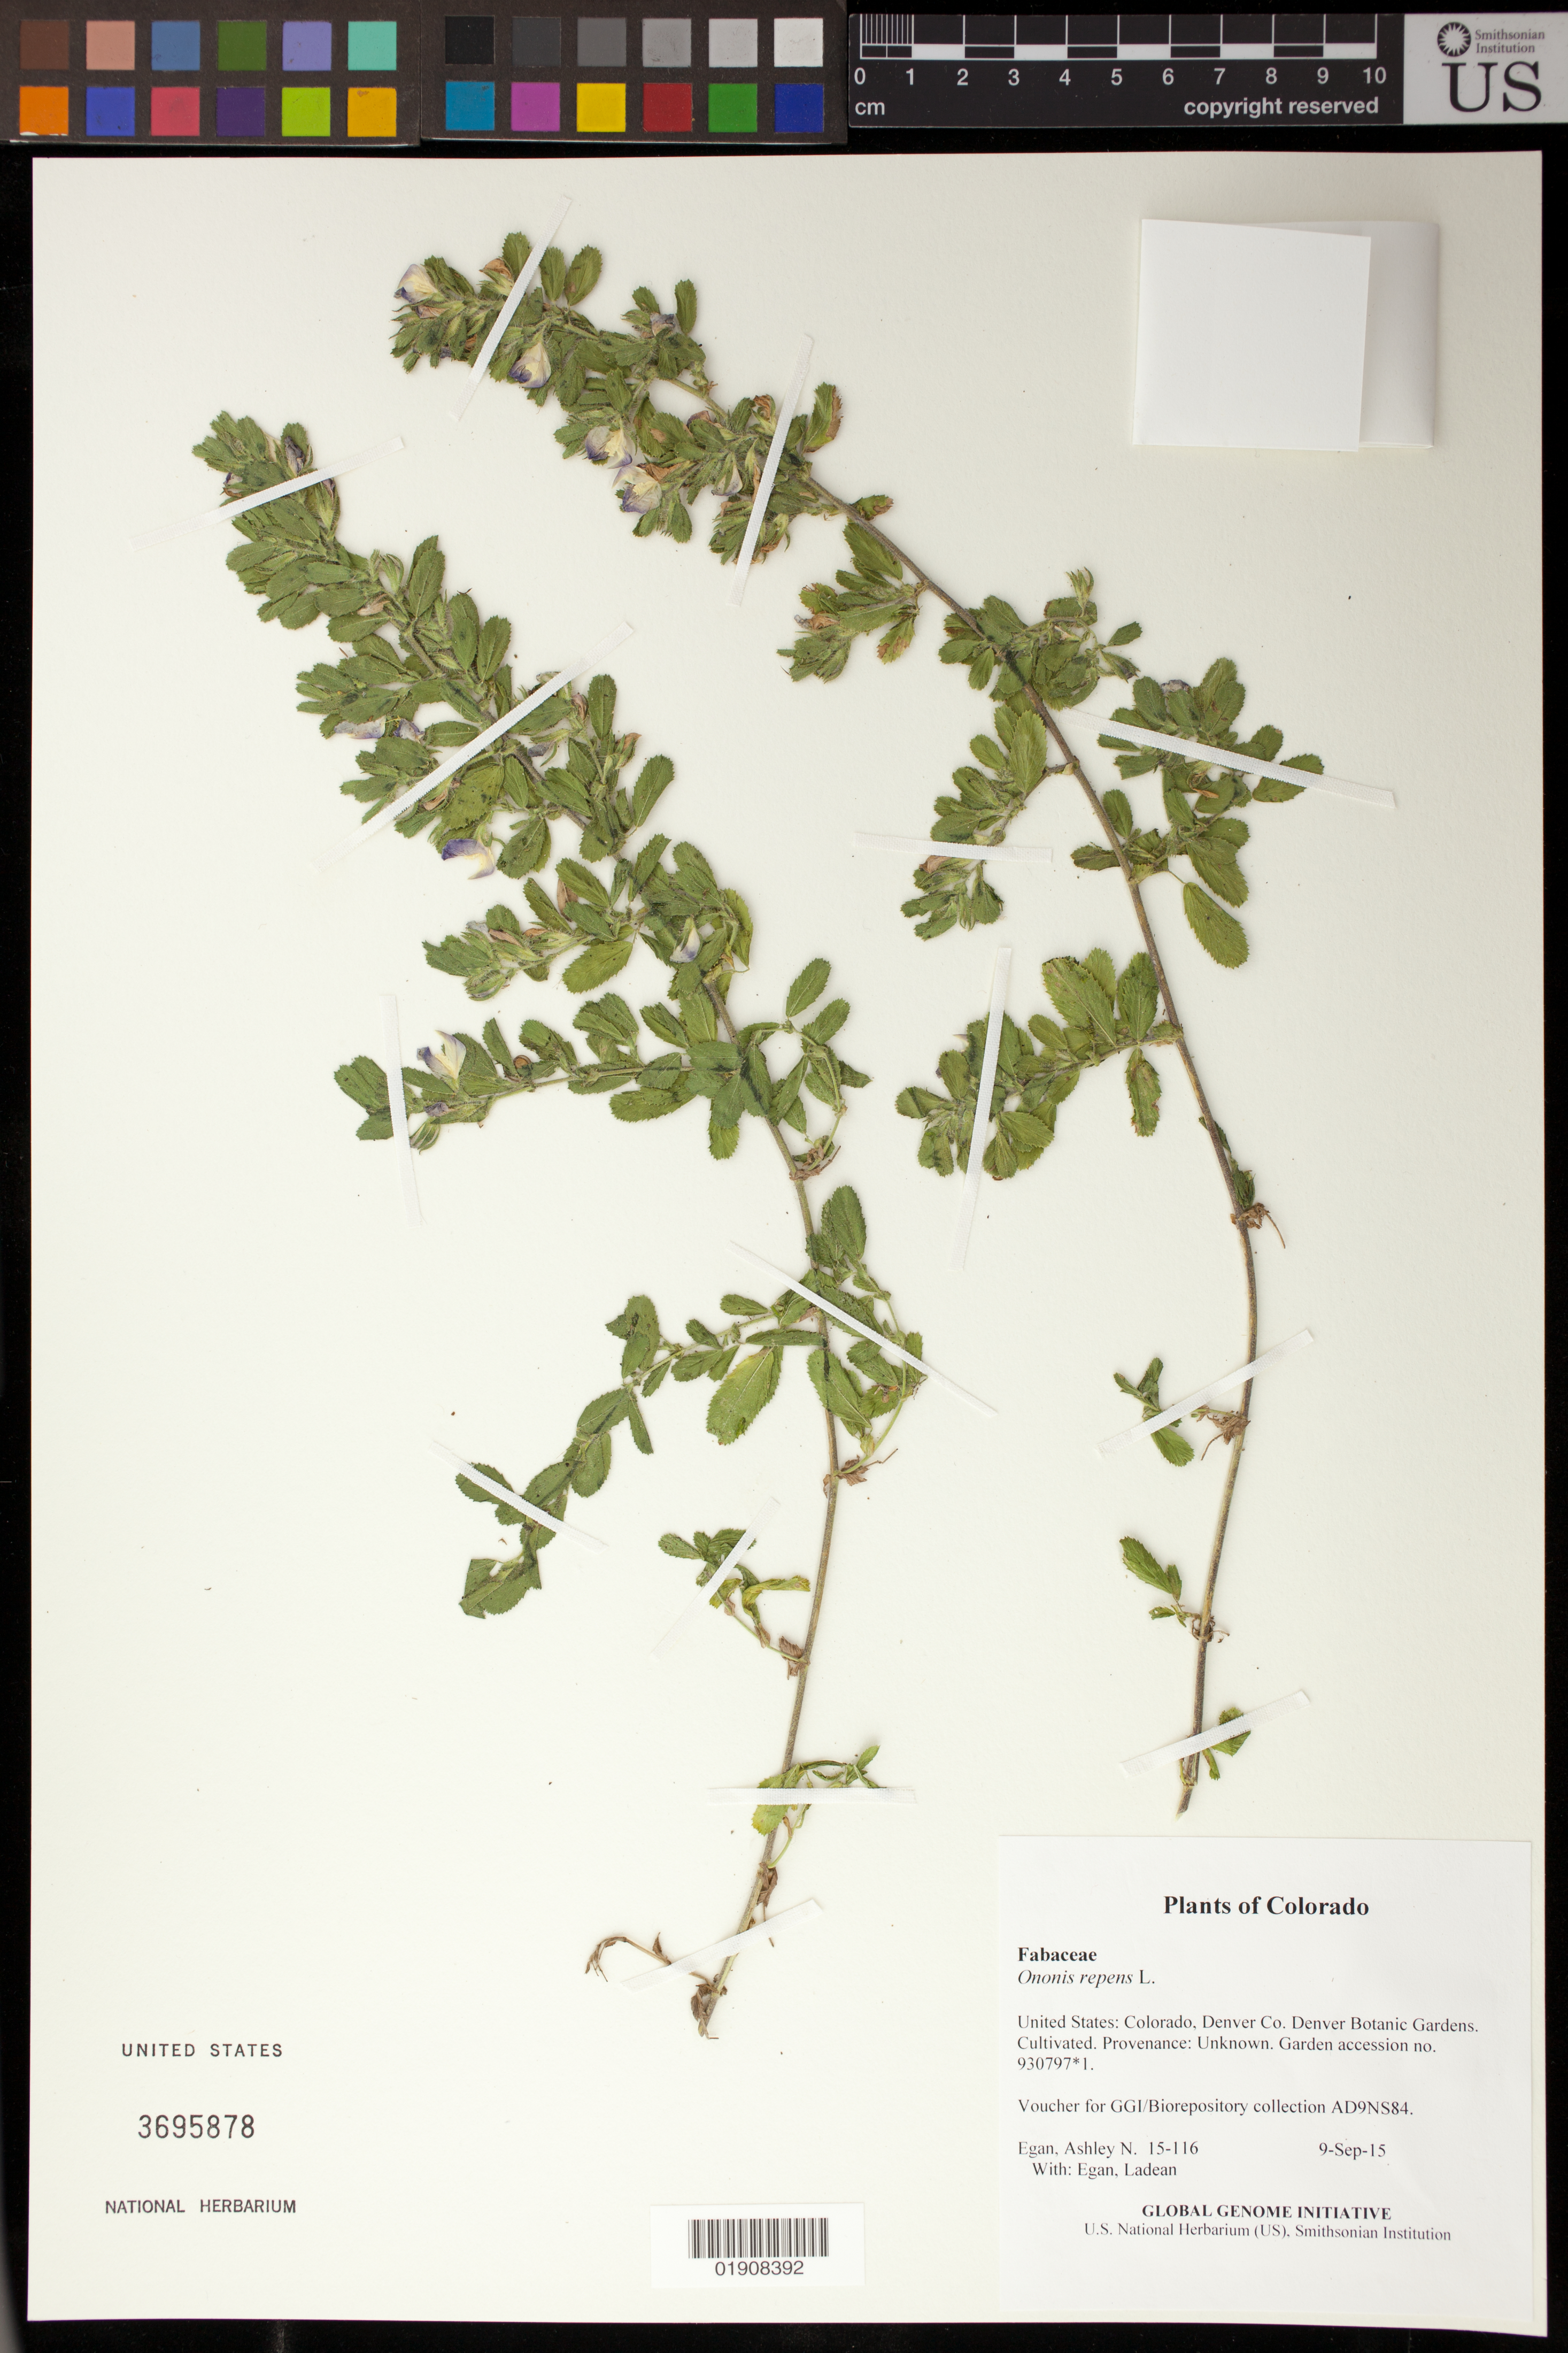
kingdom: Plantae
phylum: Tracheophyta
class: Magnoliopsida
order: Fabales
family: Fabaceae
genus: Ononis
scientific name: Ononis repens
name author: L.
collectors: A. N. Egan & L. Egan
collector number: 15-116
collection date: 2015-09-09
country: United States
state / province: Colorado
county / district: Denver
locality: Denver Botanic Gardens. Cultivated. Provenance: Unknown. Garden accession no. 930797.1.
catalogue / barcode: US 3695878